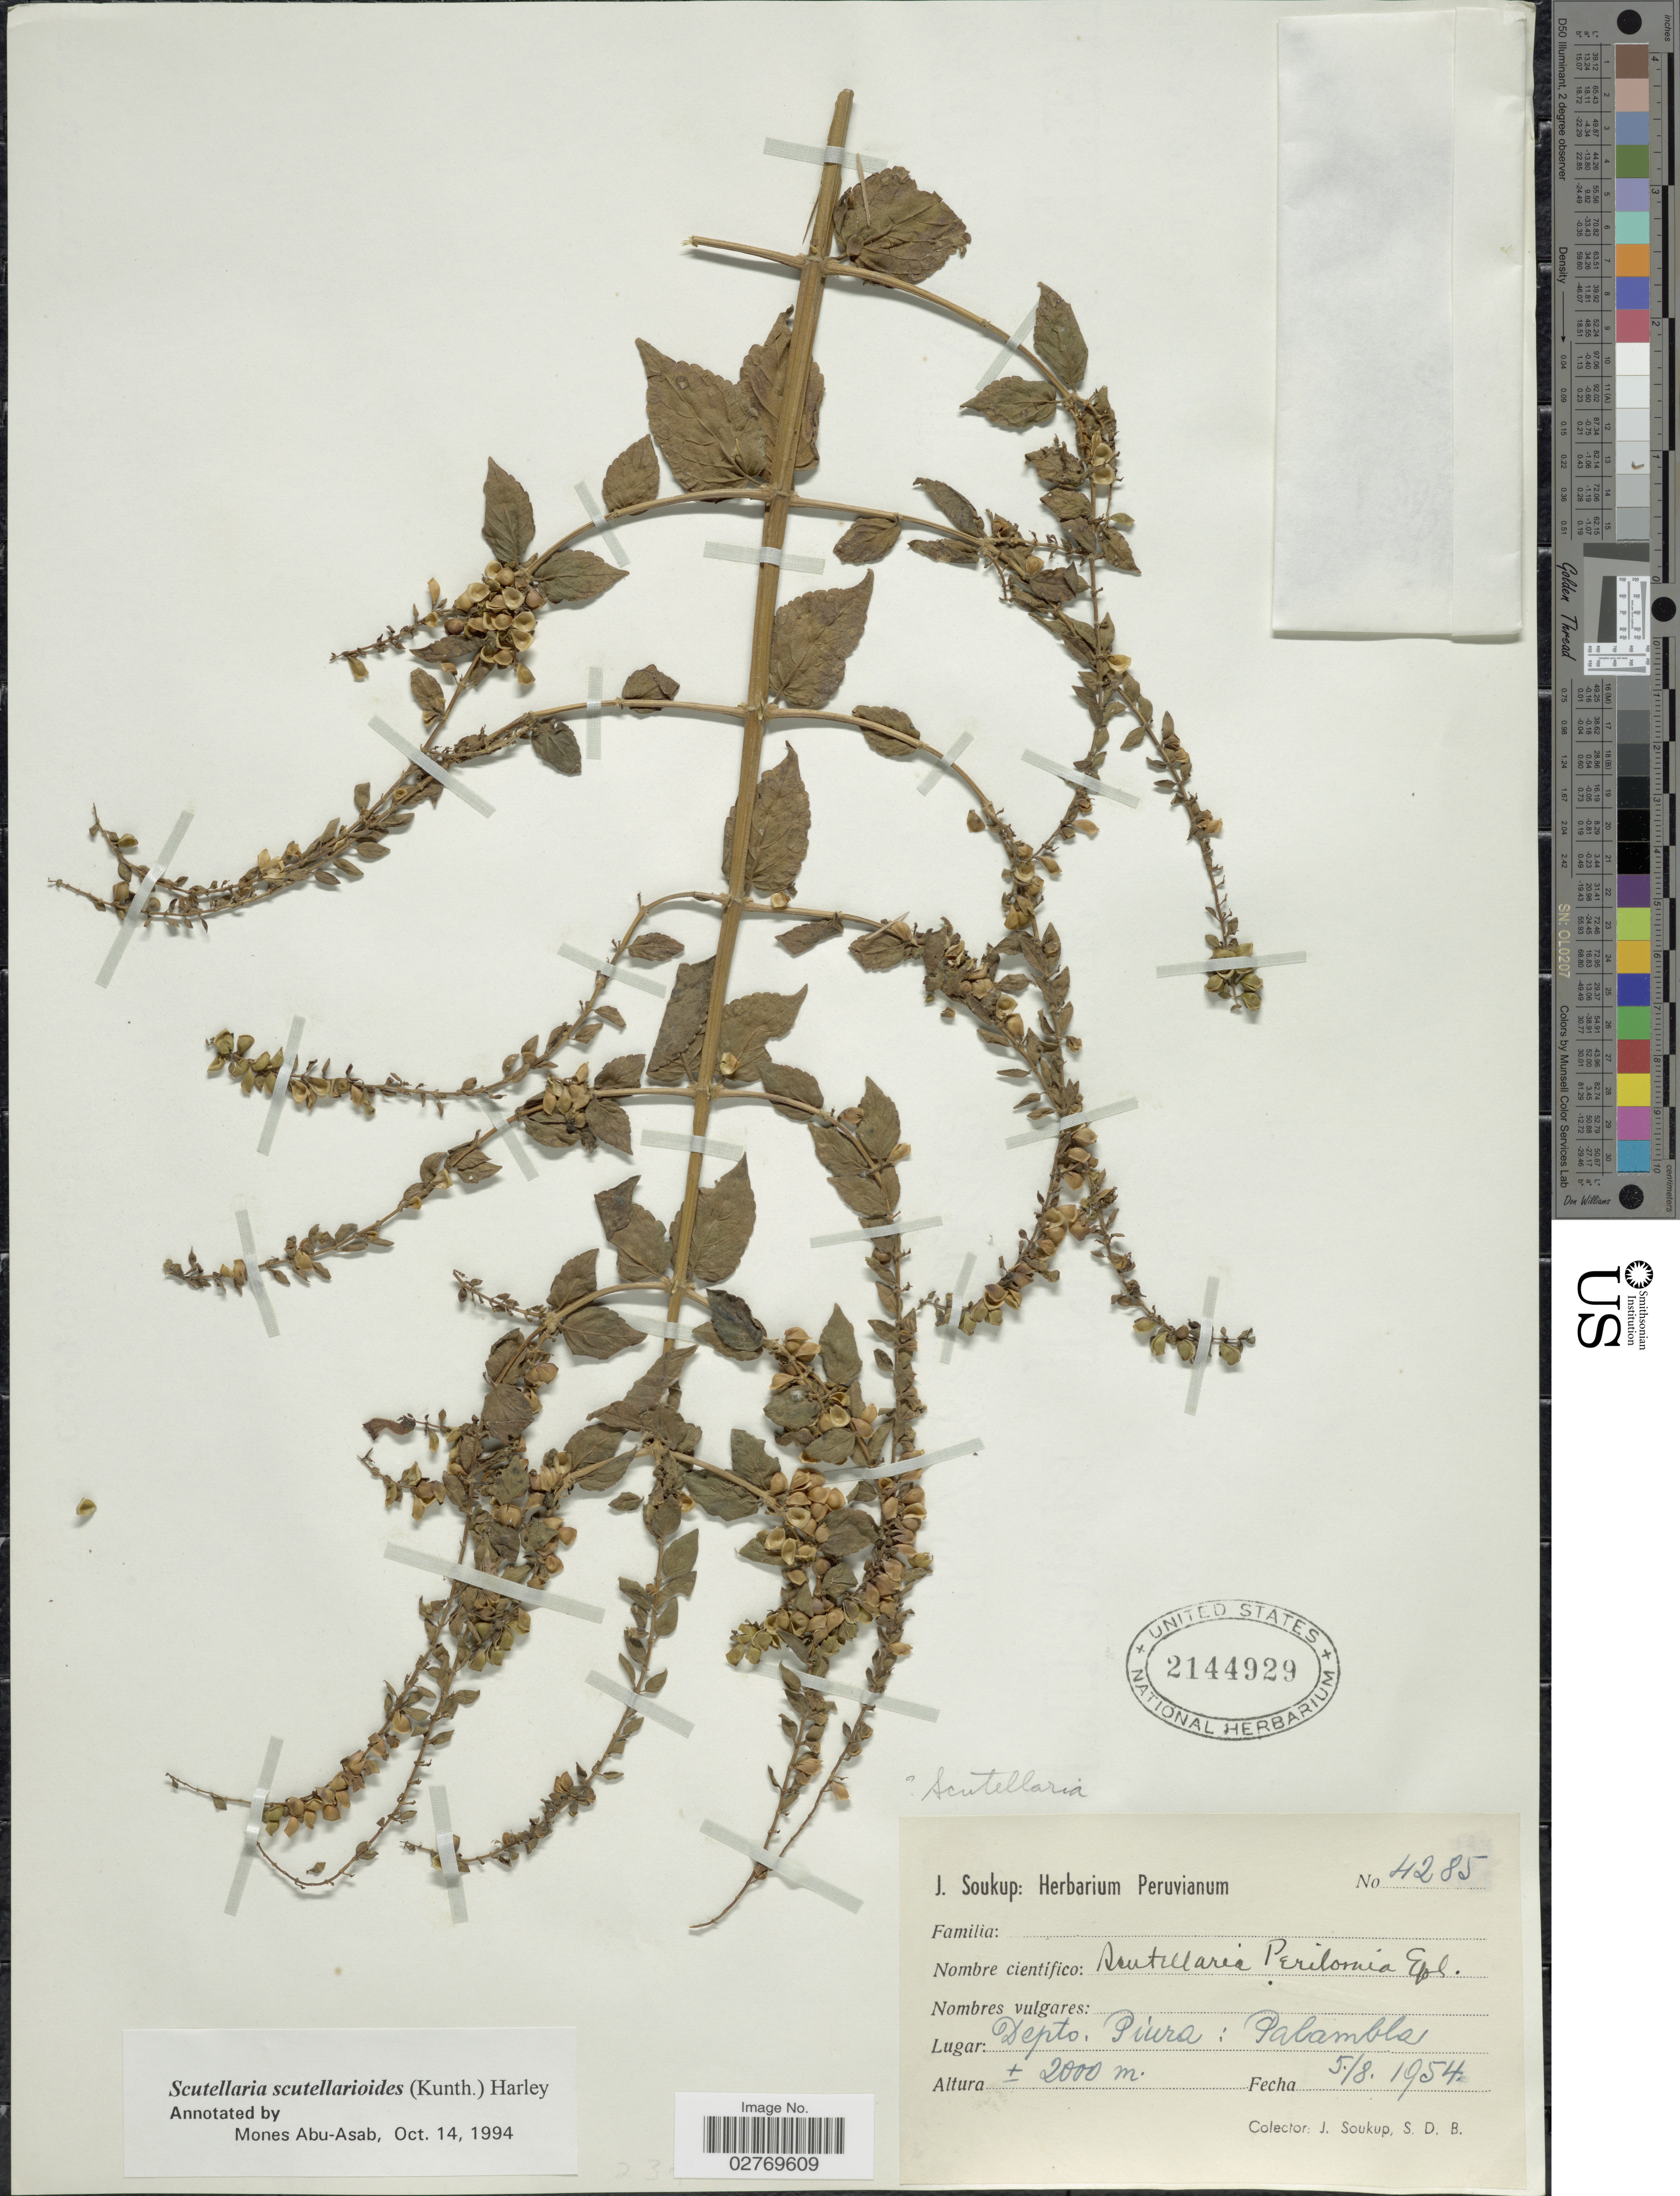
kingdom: Plantae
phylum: Tracheophyta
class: Magnoliopsida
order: Lamiales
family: Lamiaceae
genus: Scutellaria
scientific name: Scutellaria scutellarioides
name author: (Kunth) Harley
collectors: J. Soukup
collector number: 4285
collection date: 1954-08-05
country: Peru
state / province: Piura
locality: Depto. Piura: Palambla.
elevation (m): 2000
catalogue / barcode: US 2144929